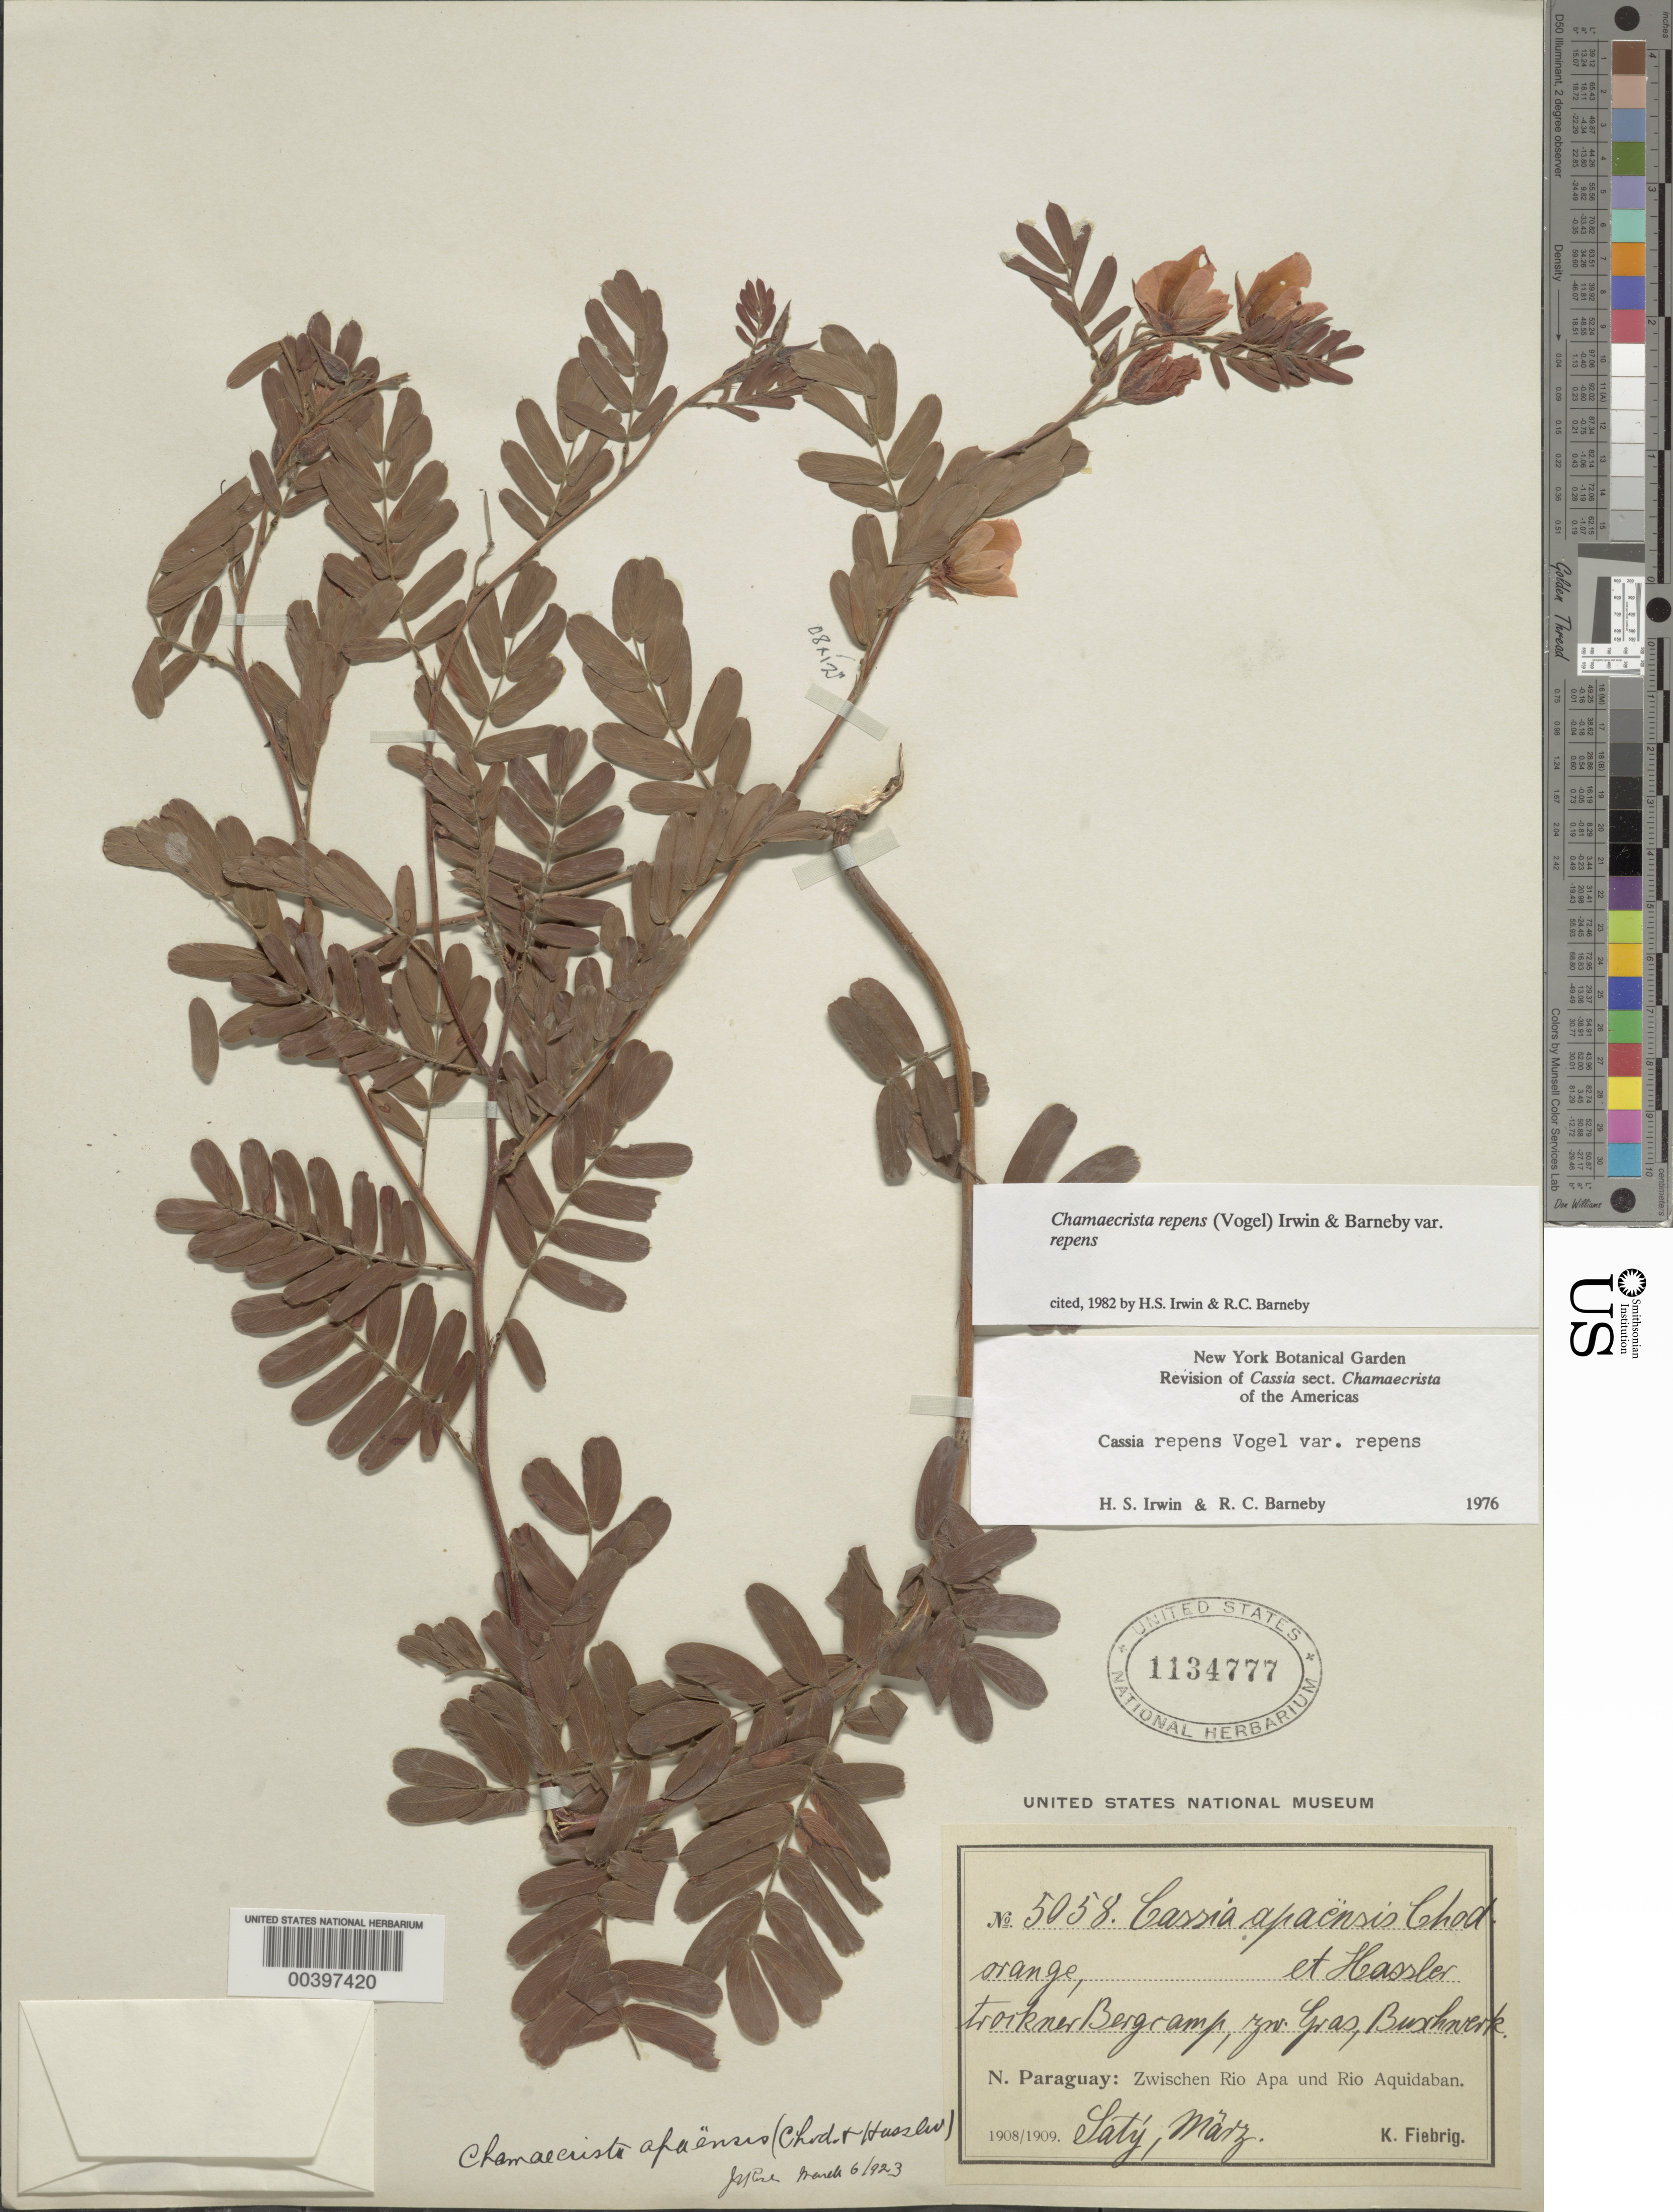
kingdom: Plantae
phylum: Tracheophyta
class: Magnoliopsida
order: Fabales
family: Fabaceae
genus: Chamaecrista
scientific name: Chamaecrista repens var. repens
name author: (Vogel) H.S. Irwin & Barneby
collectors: K. Fiebrig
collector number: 5058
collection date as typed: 1908 or -- -- 1909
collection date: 1908 or 1909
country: Paraguay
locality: Zwischen rio apa und rio aquidaban; trockner bergramp, zw. gras, buschnwerk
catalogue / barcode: US 1134777